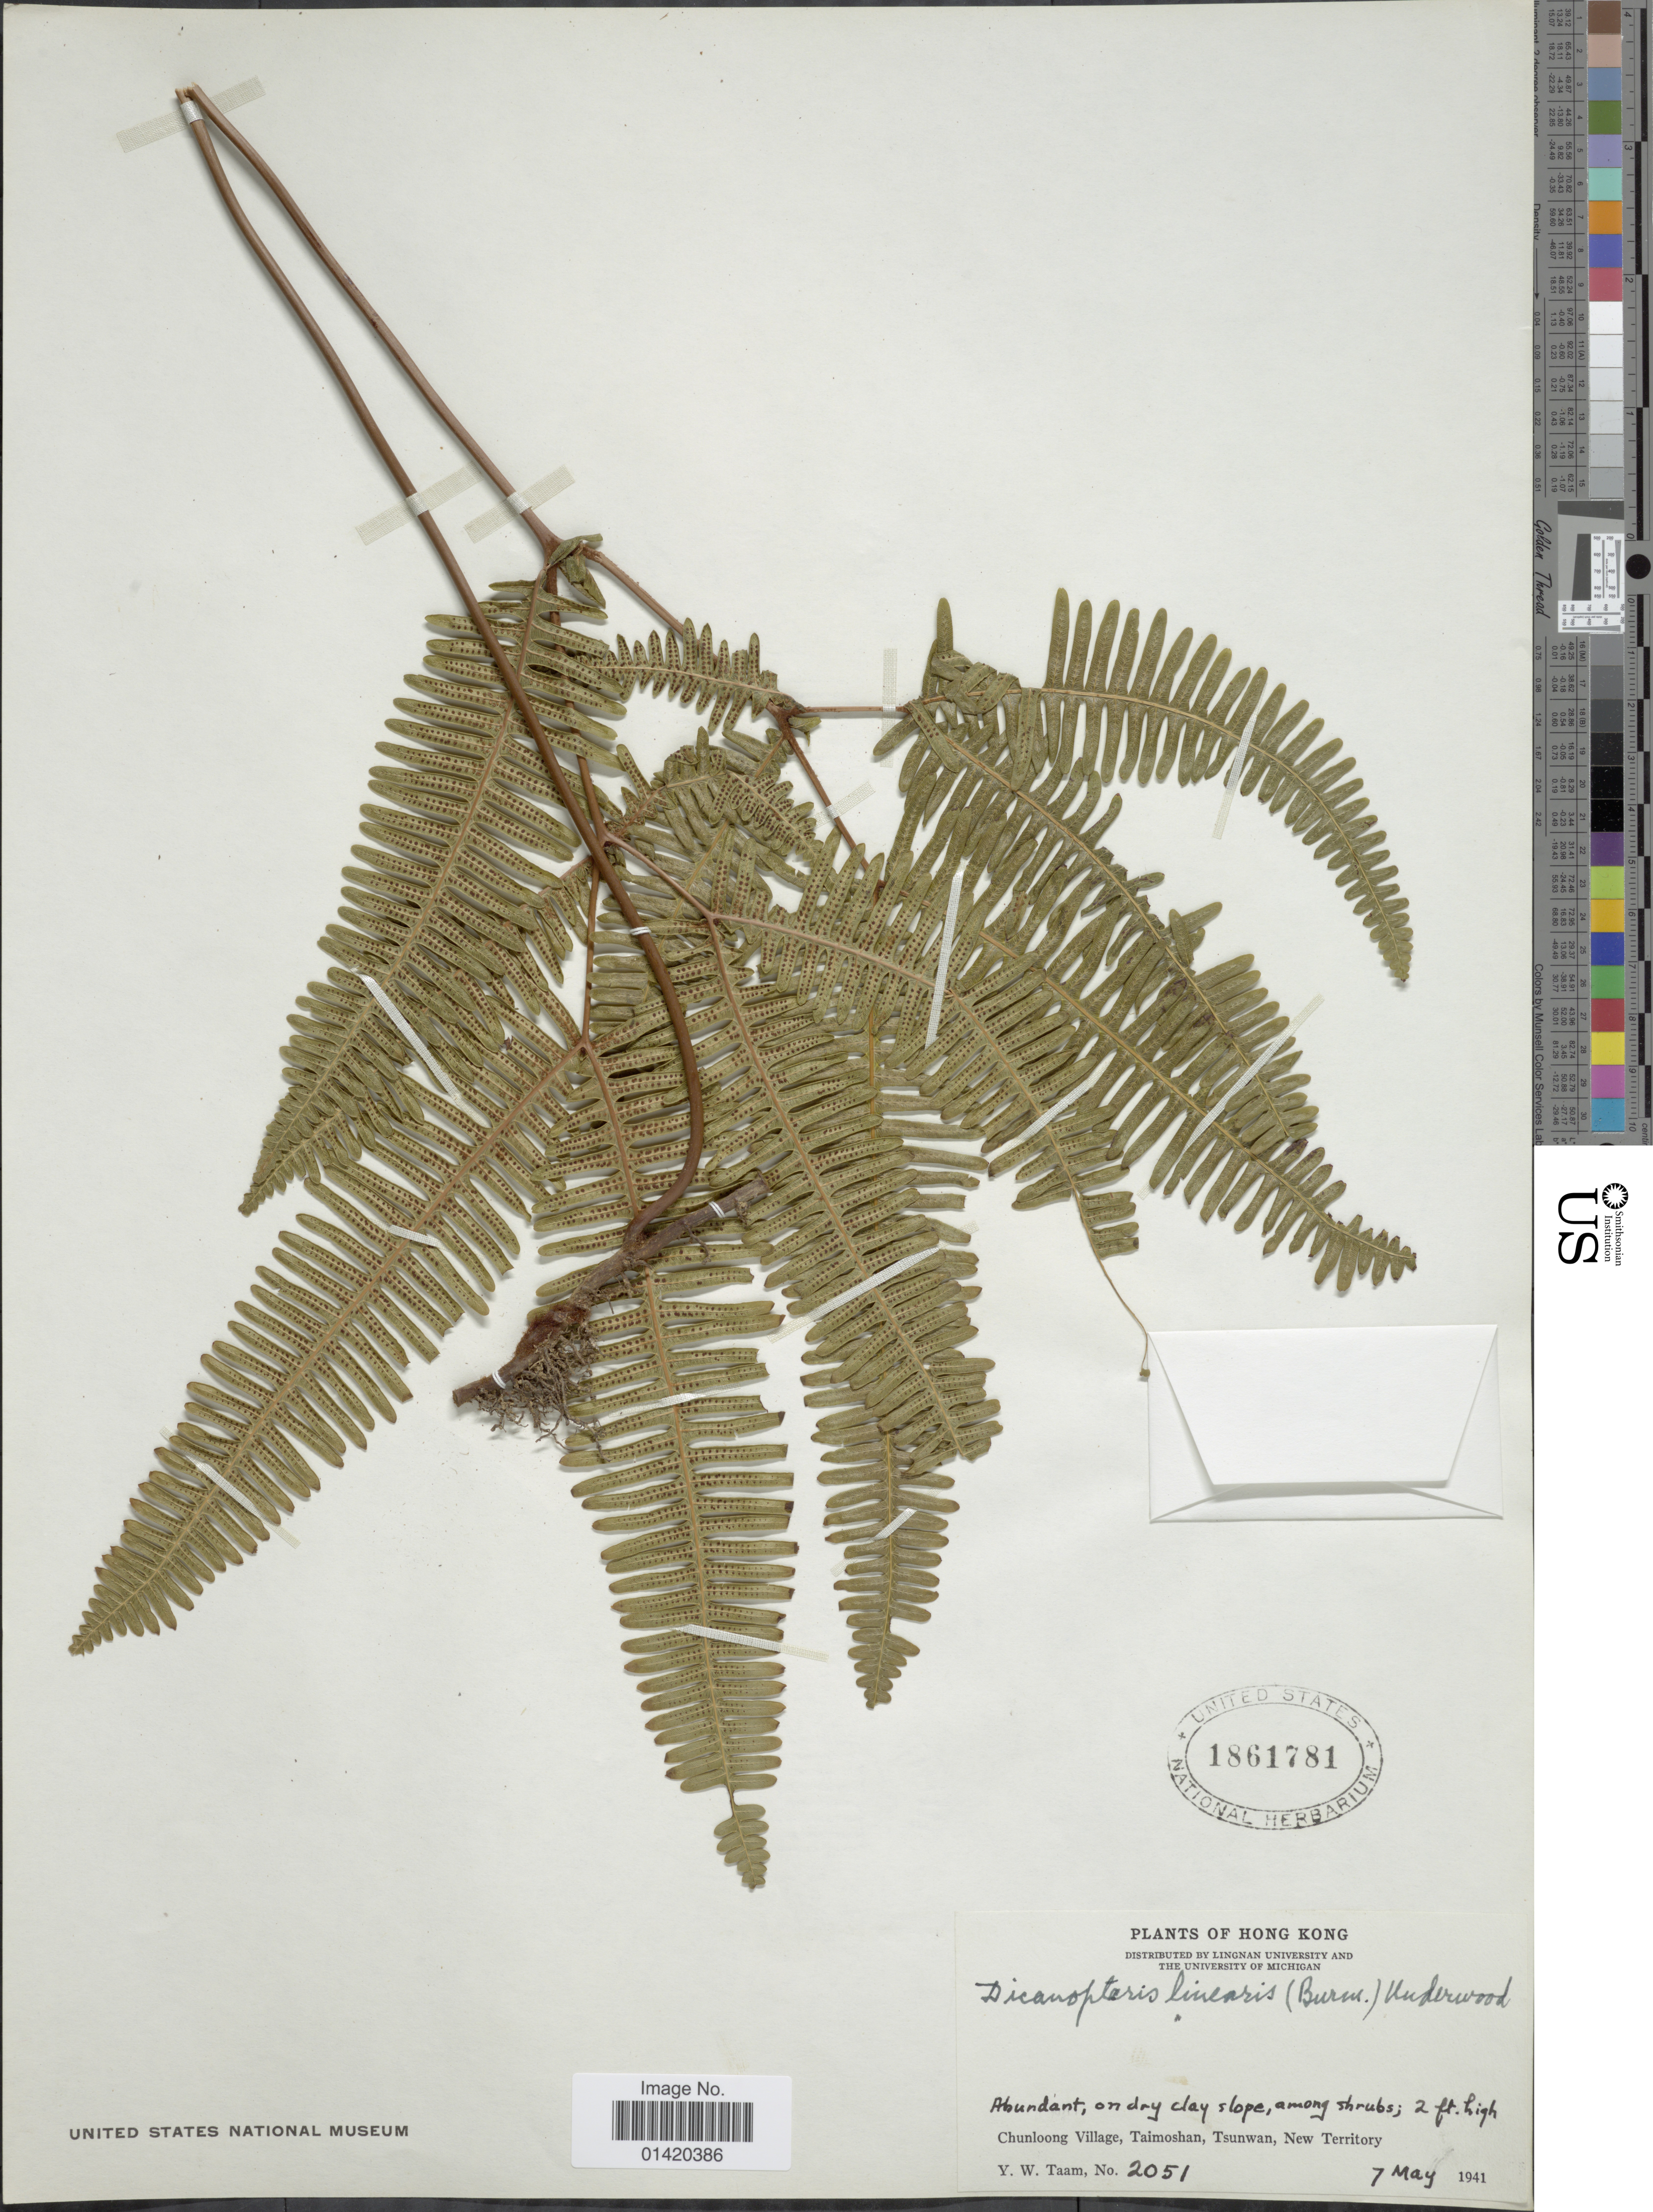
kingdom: Plantae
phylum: Tracheophyta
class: Polypodiopsida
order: Gleicheniales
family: Gleicheniaceae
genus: Dicranopteris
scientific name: Dicranopteris linearis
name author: (Burm. f.) Underw.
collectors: Y. W. Taam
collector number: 2051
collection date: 1941-05-07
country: China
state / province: Hong Kong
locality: Chunloong Village, Taimoshan, Tsunwan, New Territory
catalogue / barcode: US 1861781